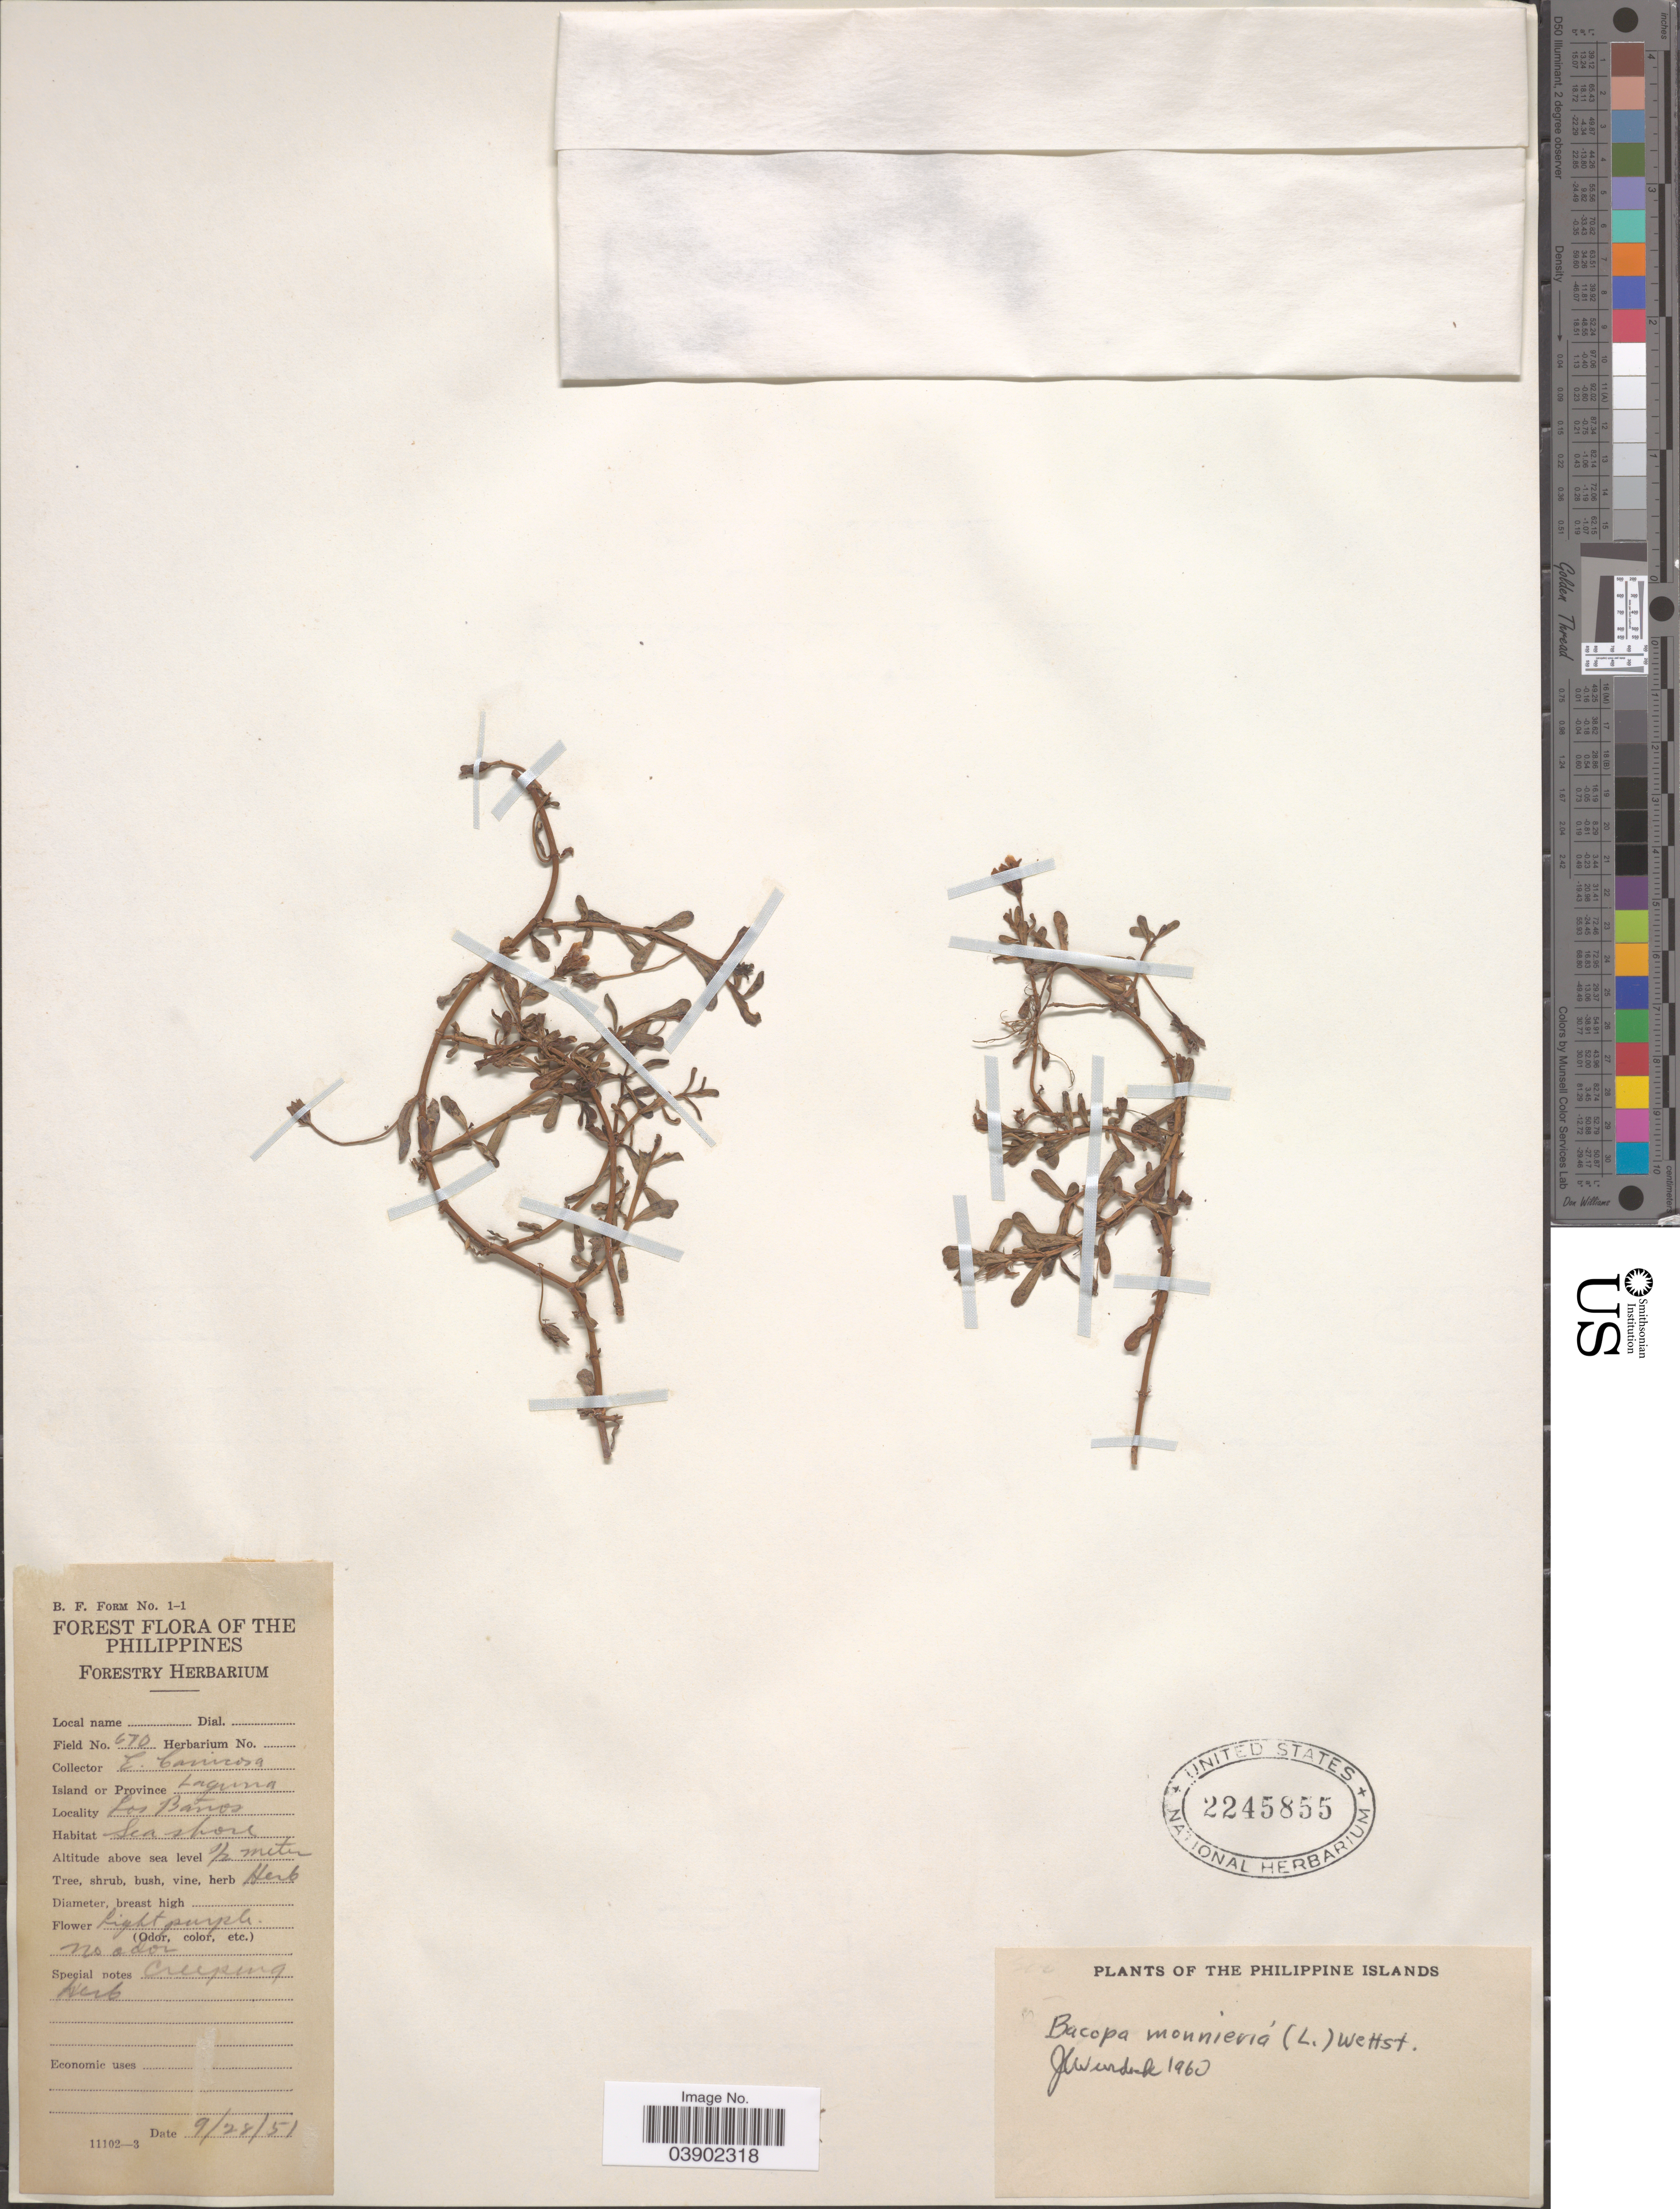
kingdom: Plantae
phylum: Tracheophyta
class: Magnoliopsida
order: Lamiales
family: Plantaginaceae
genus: Bacopa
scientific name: Bacopa monnieri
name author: (L.) Pennell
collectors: E. Canicosa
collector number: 670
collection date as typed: Transcribed d/m/y: 28/9/51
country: Philippines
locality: Island or Province Laguna, Los Baños. Sea shore.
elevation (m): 0.5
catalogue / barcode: US 2245855